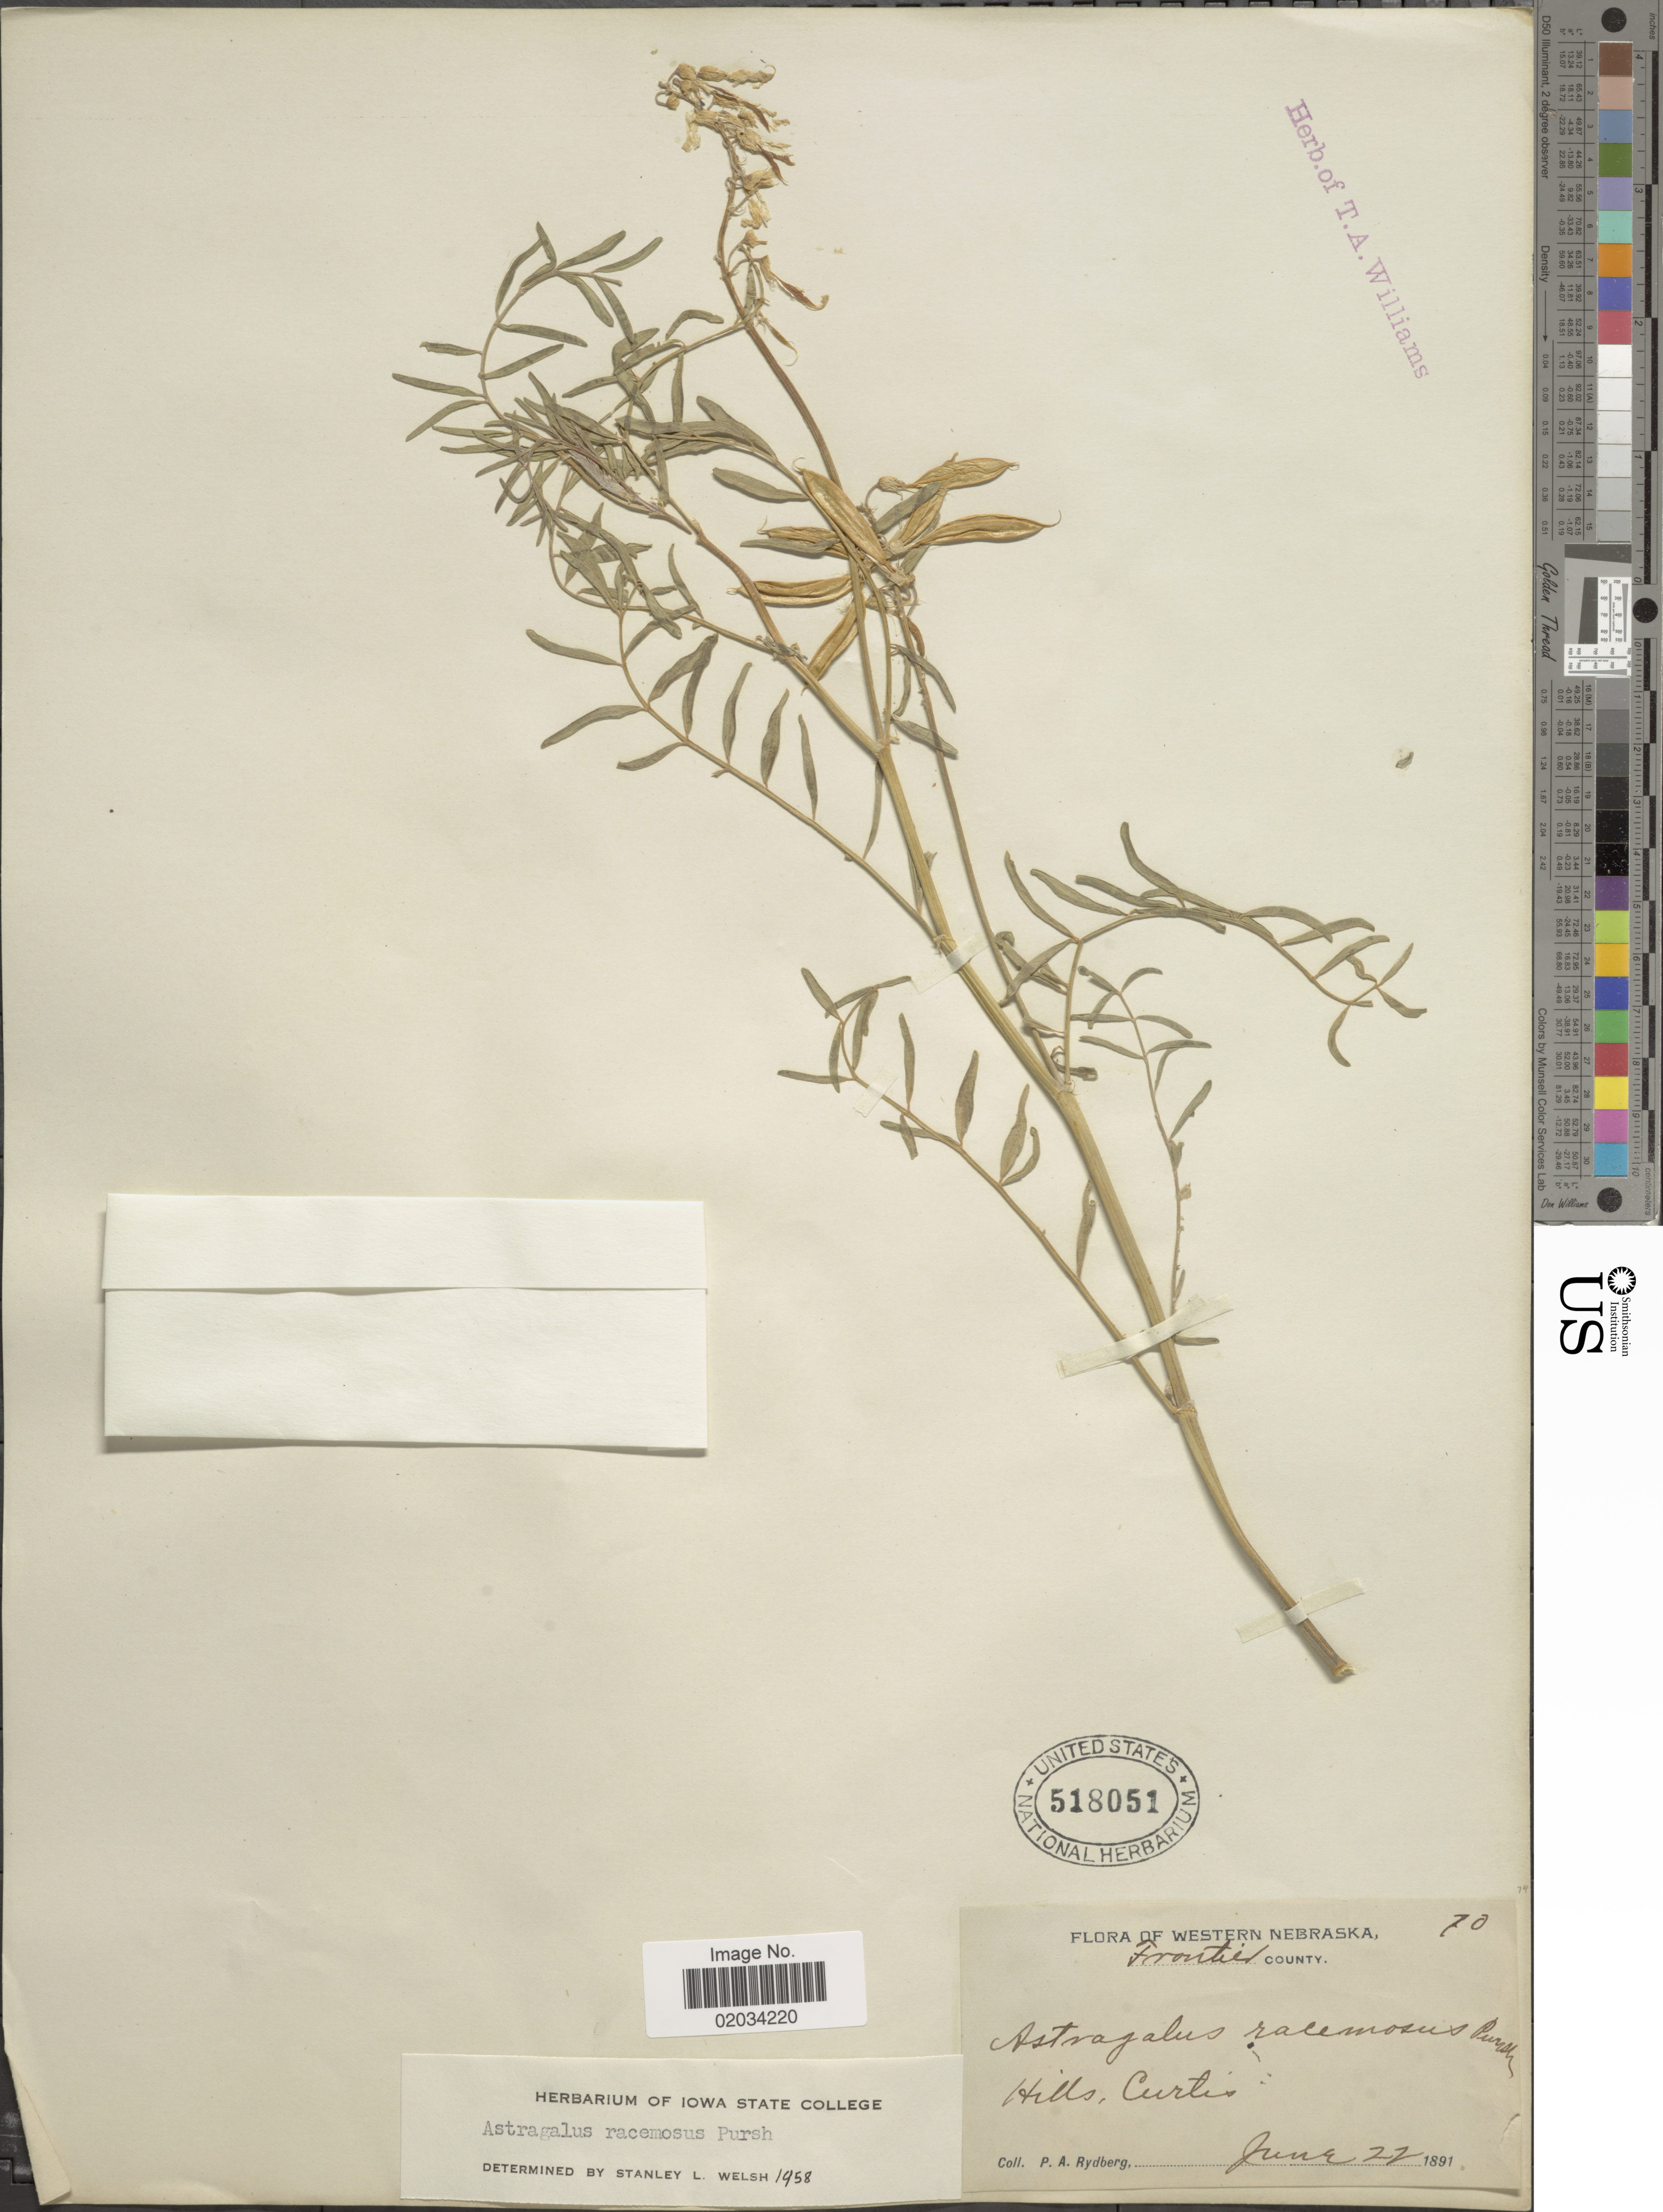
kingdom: Plantae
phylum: Tracheophyta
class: Magnoliopsida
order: Fabales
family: Fabaceae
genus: Astragalus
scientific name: Astragalus racemosus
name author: Pursh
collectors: P. A. Rydberg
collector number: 70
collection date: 1891-06-22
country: United States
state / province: Nebraska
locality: Western Nebraska, Frontier County, Hills Curtis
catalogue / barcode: US 518051